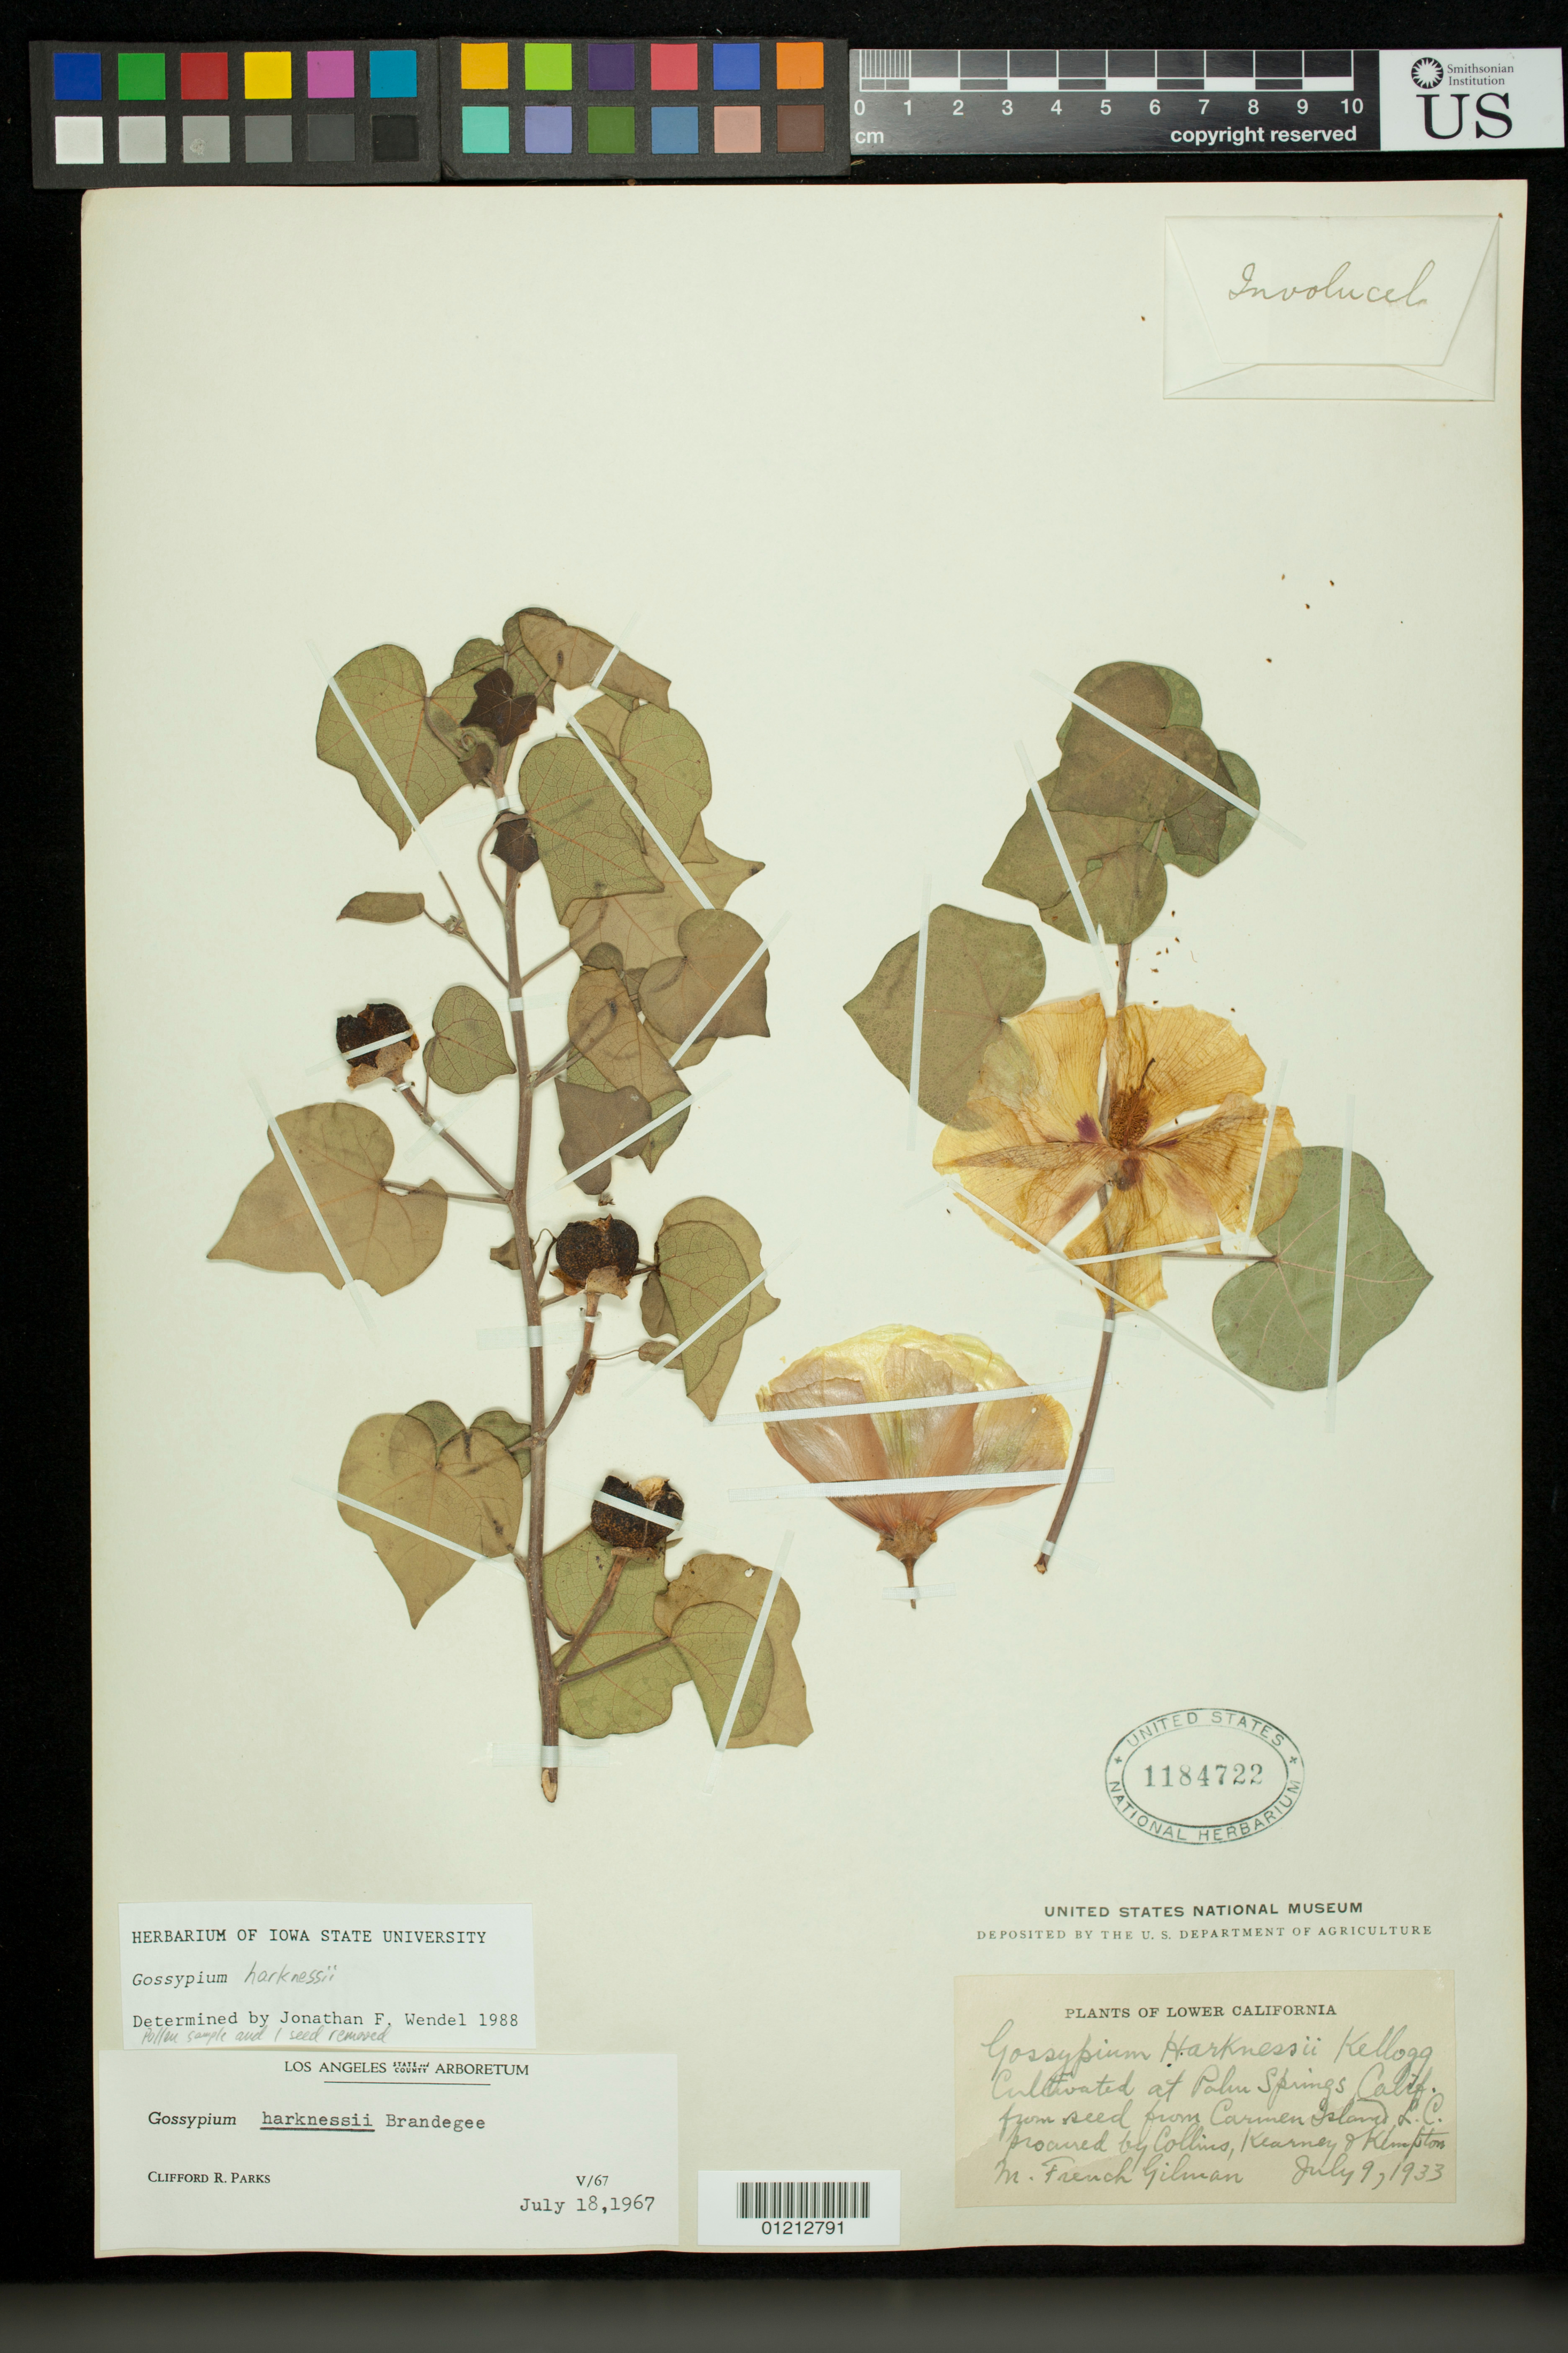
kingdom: Plantae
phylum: Tracheophyta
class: Magnoliopsida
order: Malvales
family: Malvaceae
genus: Gossypium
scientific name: Gossypium harknessii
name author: Brandegee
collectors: M. F. Gilman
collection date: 1933-07-09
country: United States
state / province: California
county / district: Riverside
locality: Cultivated at Palm Springs Calif. from seed from Carmen Island, L. C. procured by Collins, Kearney, & Kempton.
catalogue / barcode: US 1184722